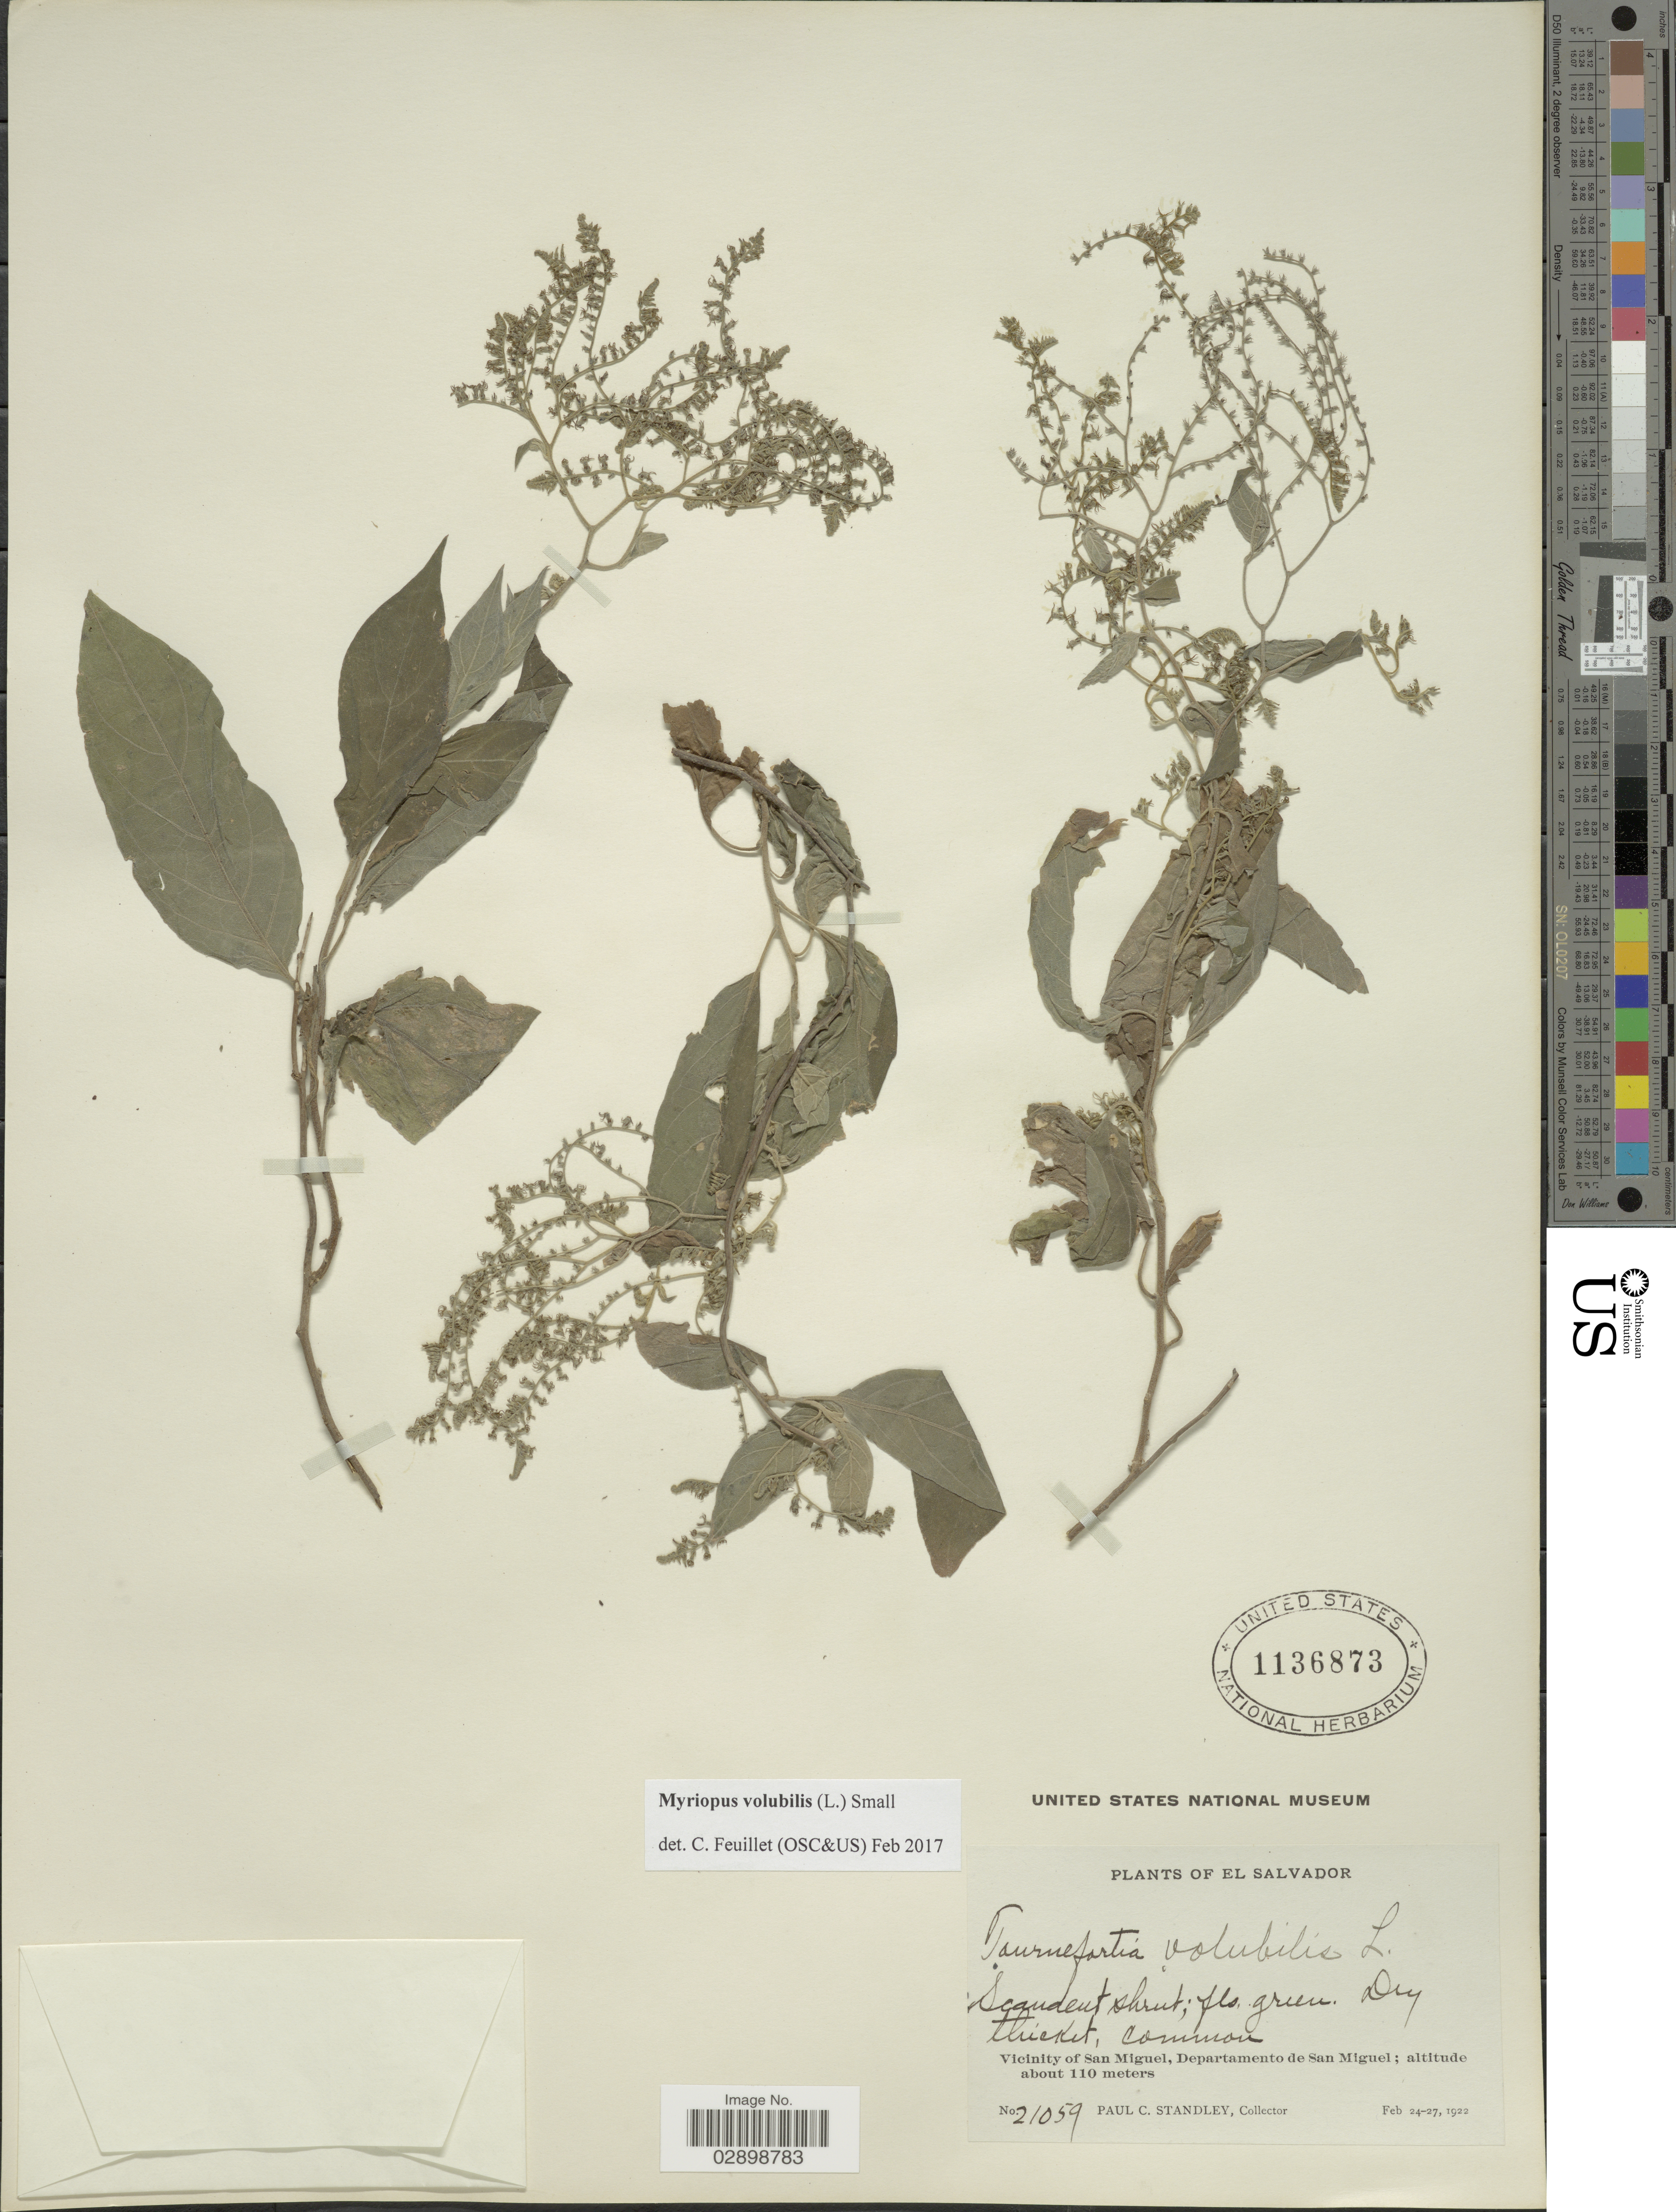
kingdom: Plantae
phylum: Tracheophyta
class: Magnoliopsida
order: Boraginales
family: Heliotropiaceae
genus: Myriopus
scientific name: Myriopus volubilis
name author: (L.) Small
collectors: P. C. Standley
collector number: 21059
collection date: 1922-02-24/1922-02-27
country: El Salvador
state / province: San Miguel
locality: Vicinity of San Miguel, Departamento de San Miguel.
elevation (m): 110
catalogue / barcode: US 1136873